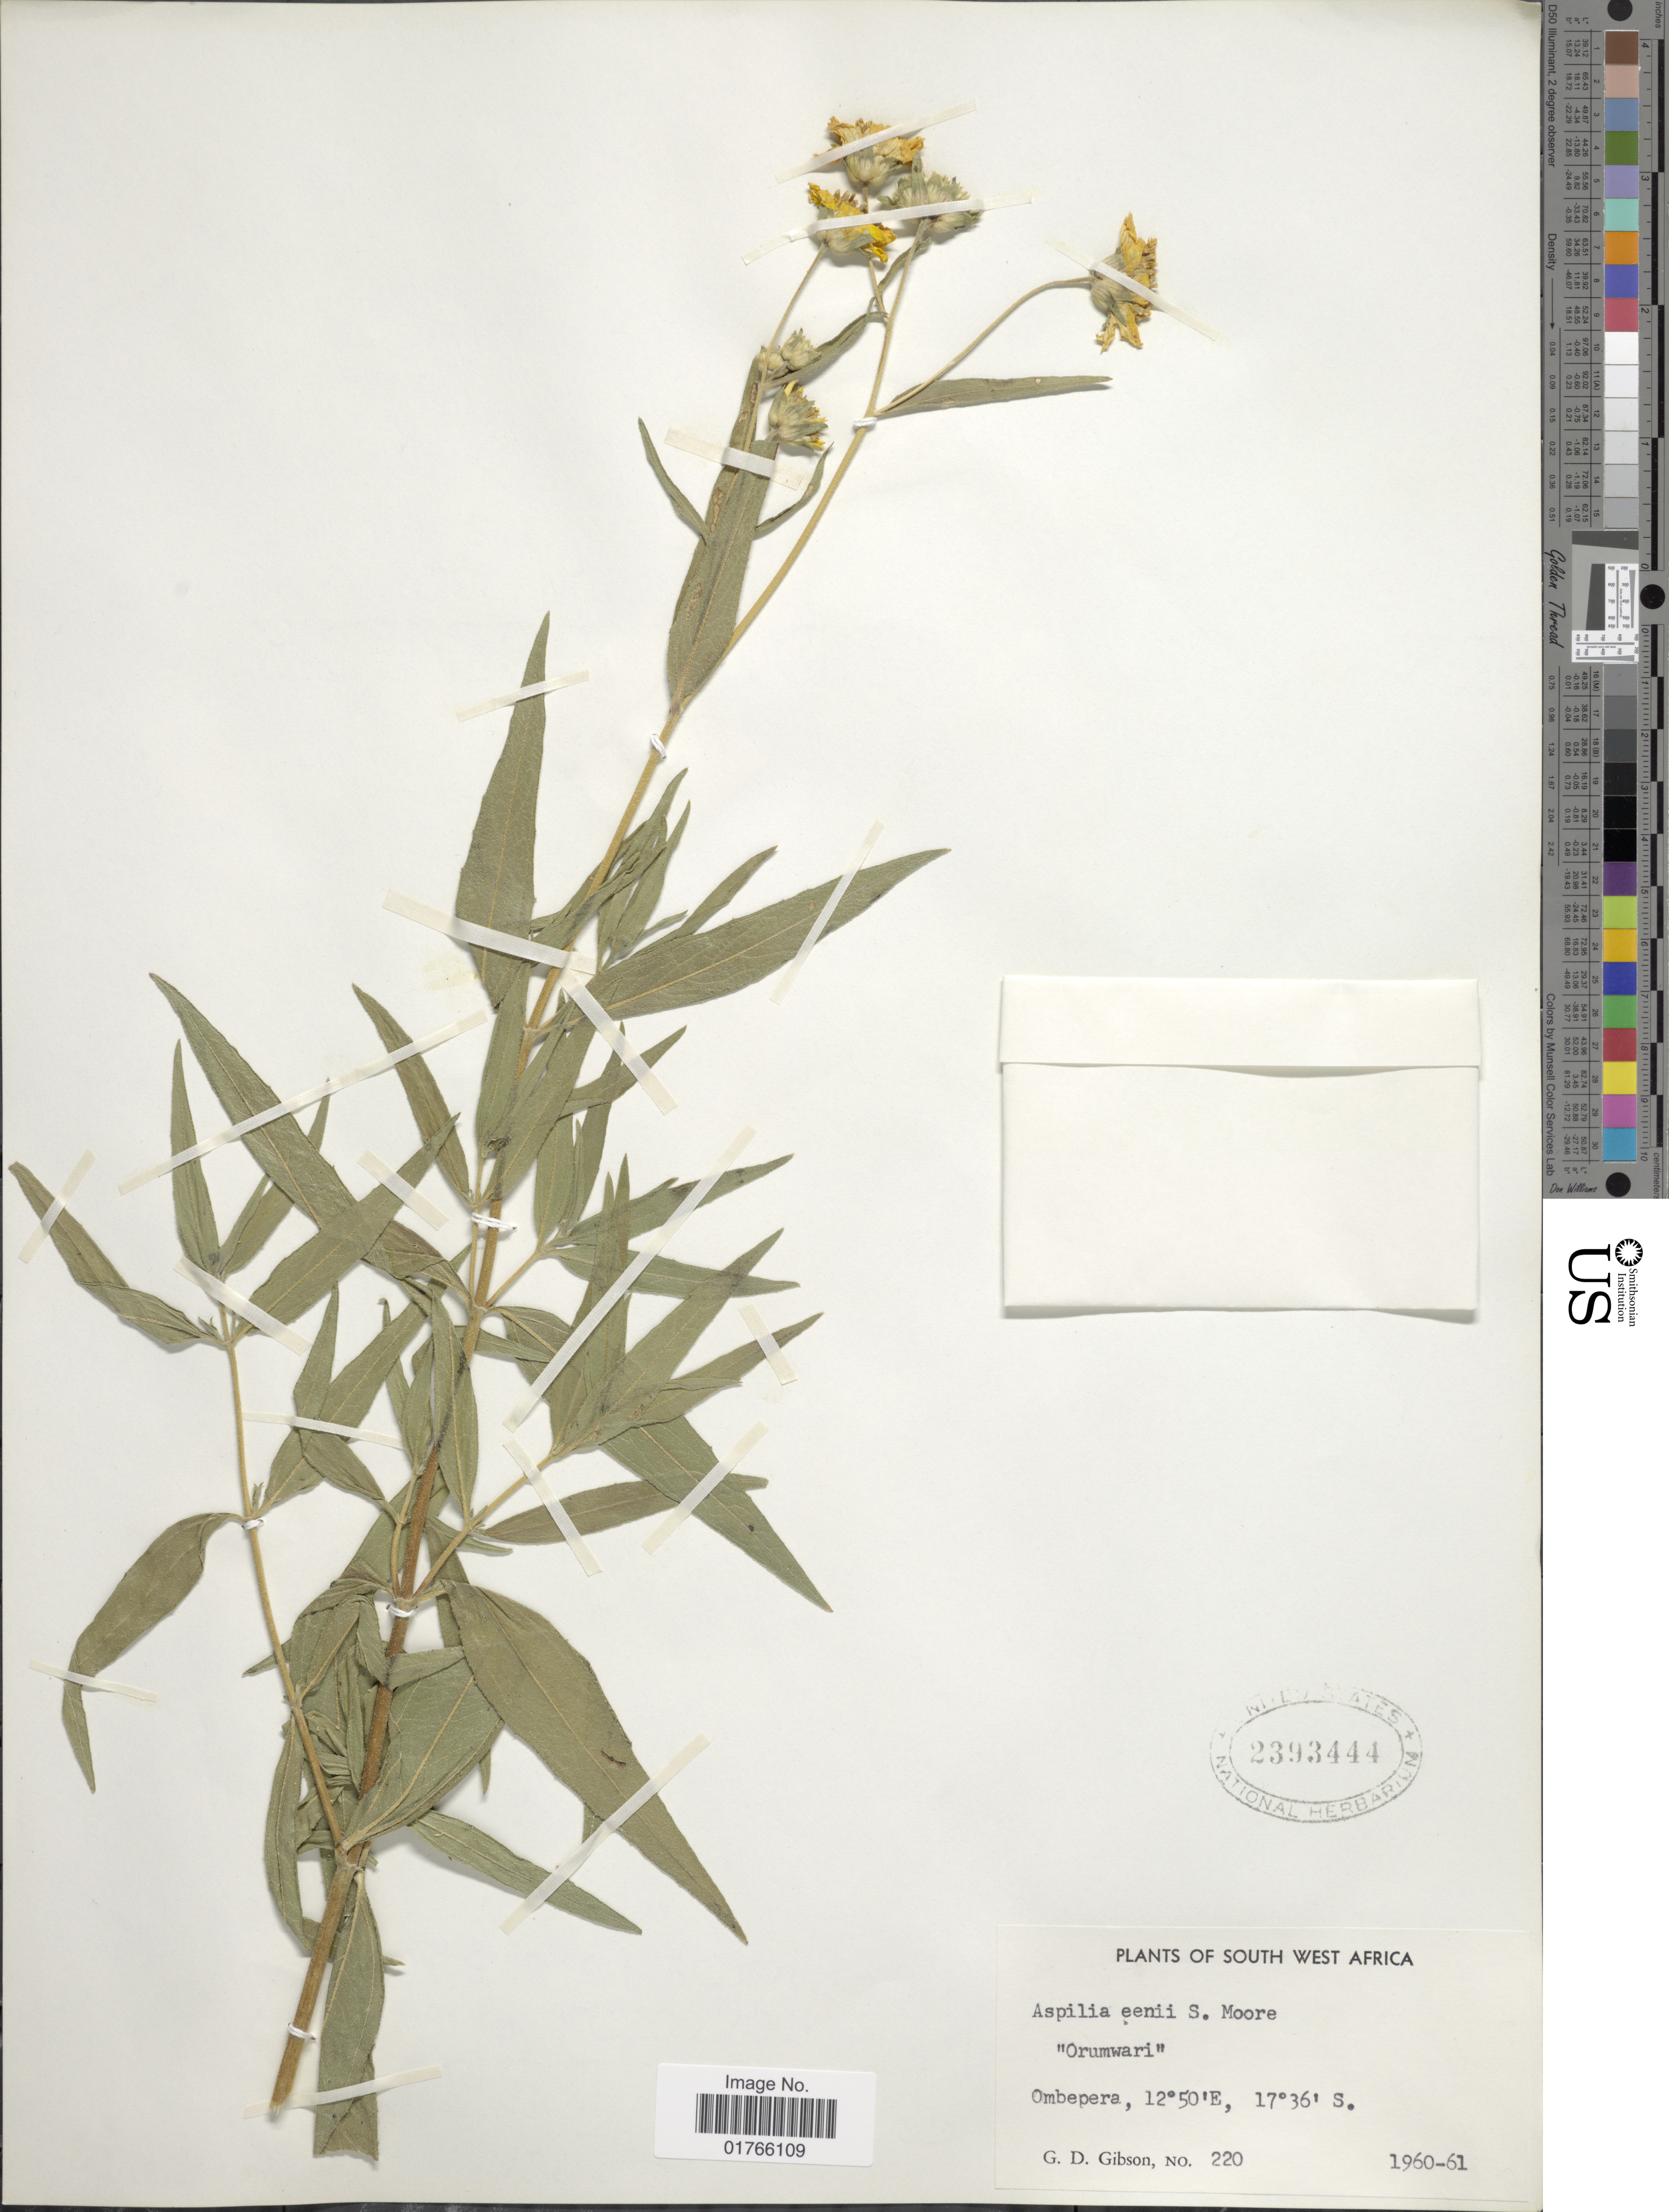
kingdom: Plantae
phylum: Tracheophyta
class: Magnoliopsida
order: Asterales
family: Asteraceae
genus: Aspilia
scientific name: Aspilia eenii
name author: S. Moore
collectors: G. D. Gibson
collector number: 220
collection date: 1960/1961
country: Namibia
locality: South West Africa, Ombepera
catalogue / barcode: US 2393444